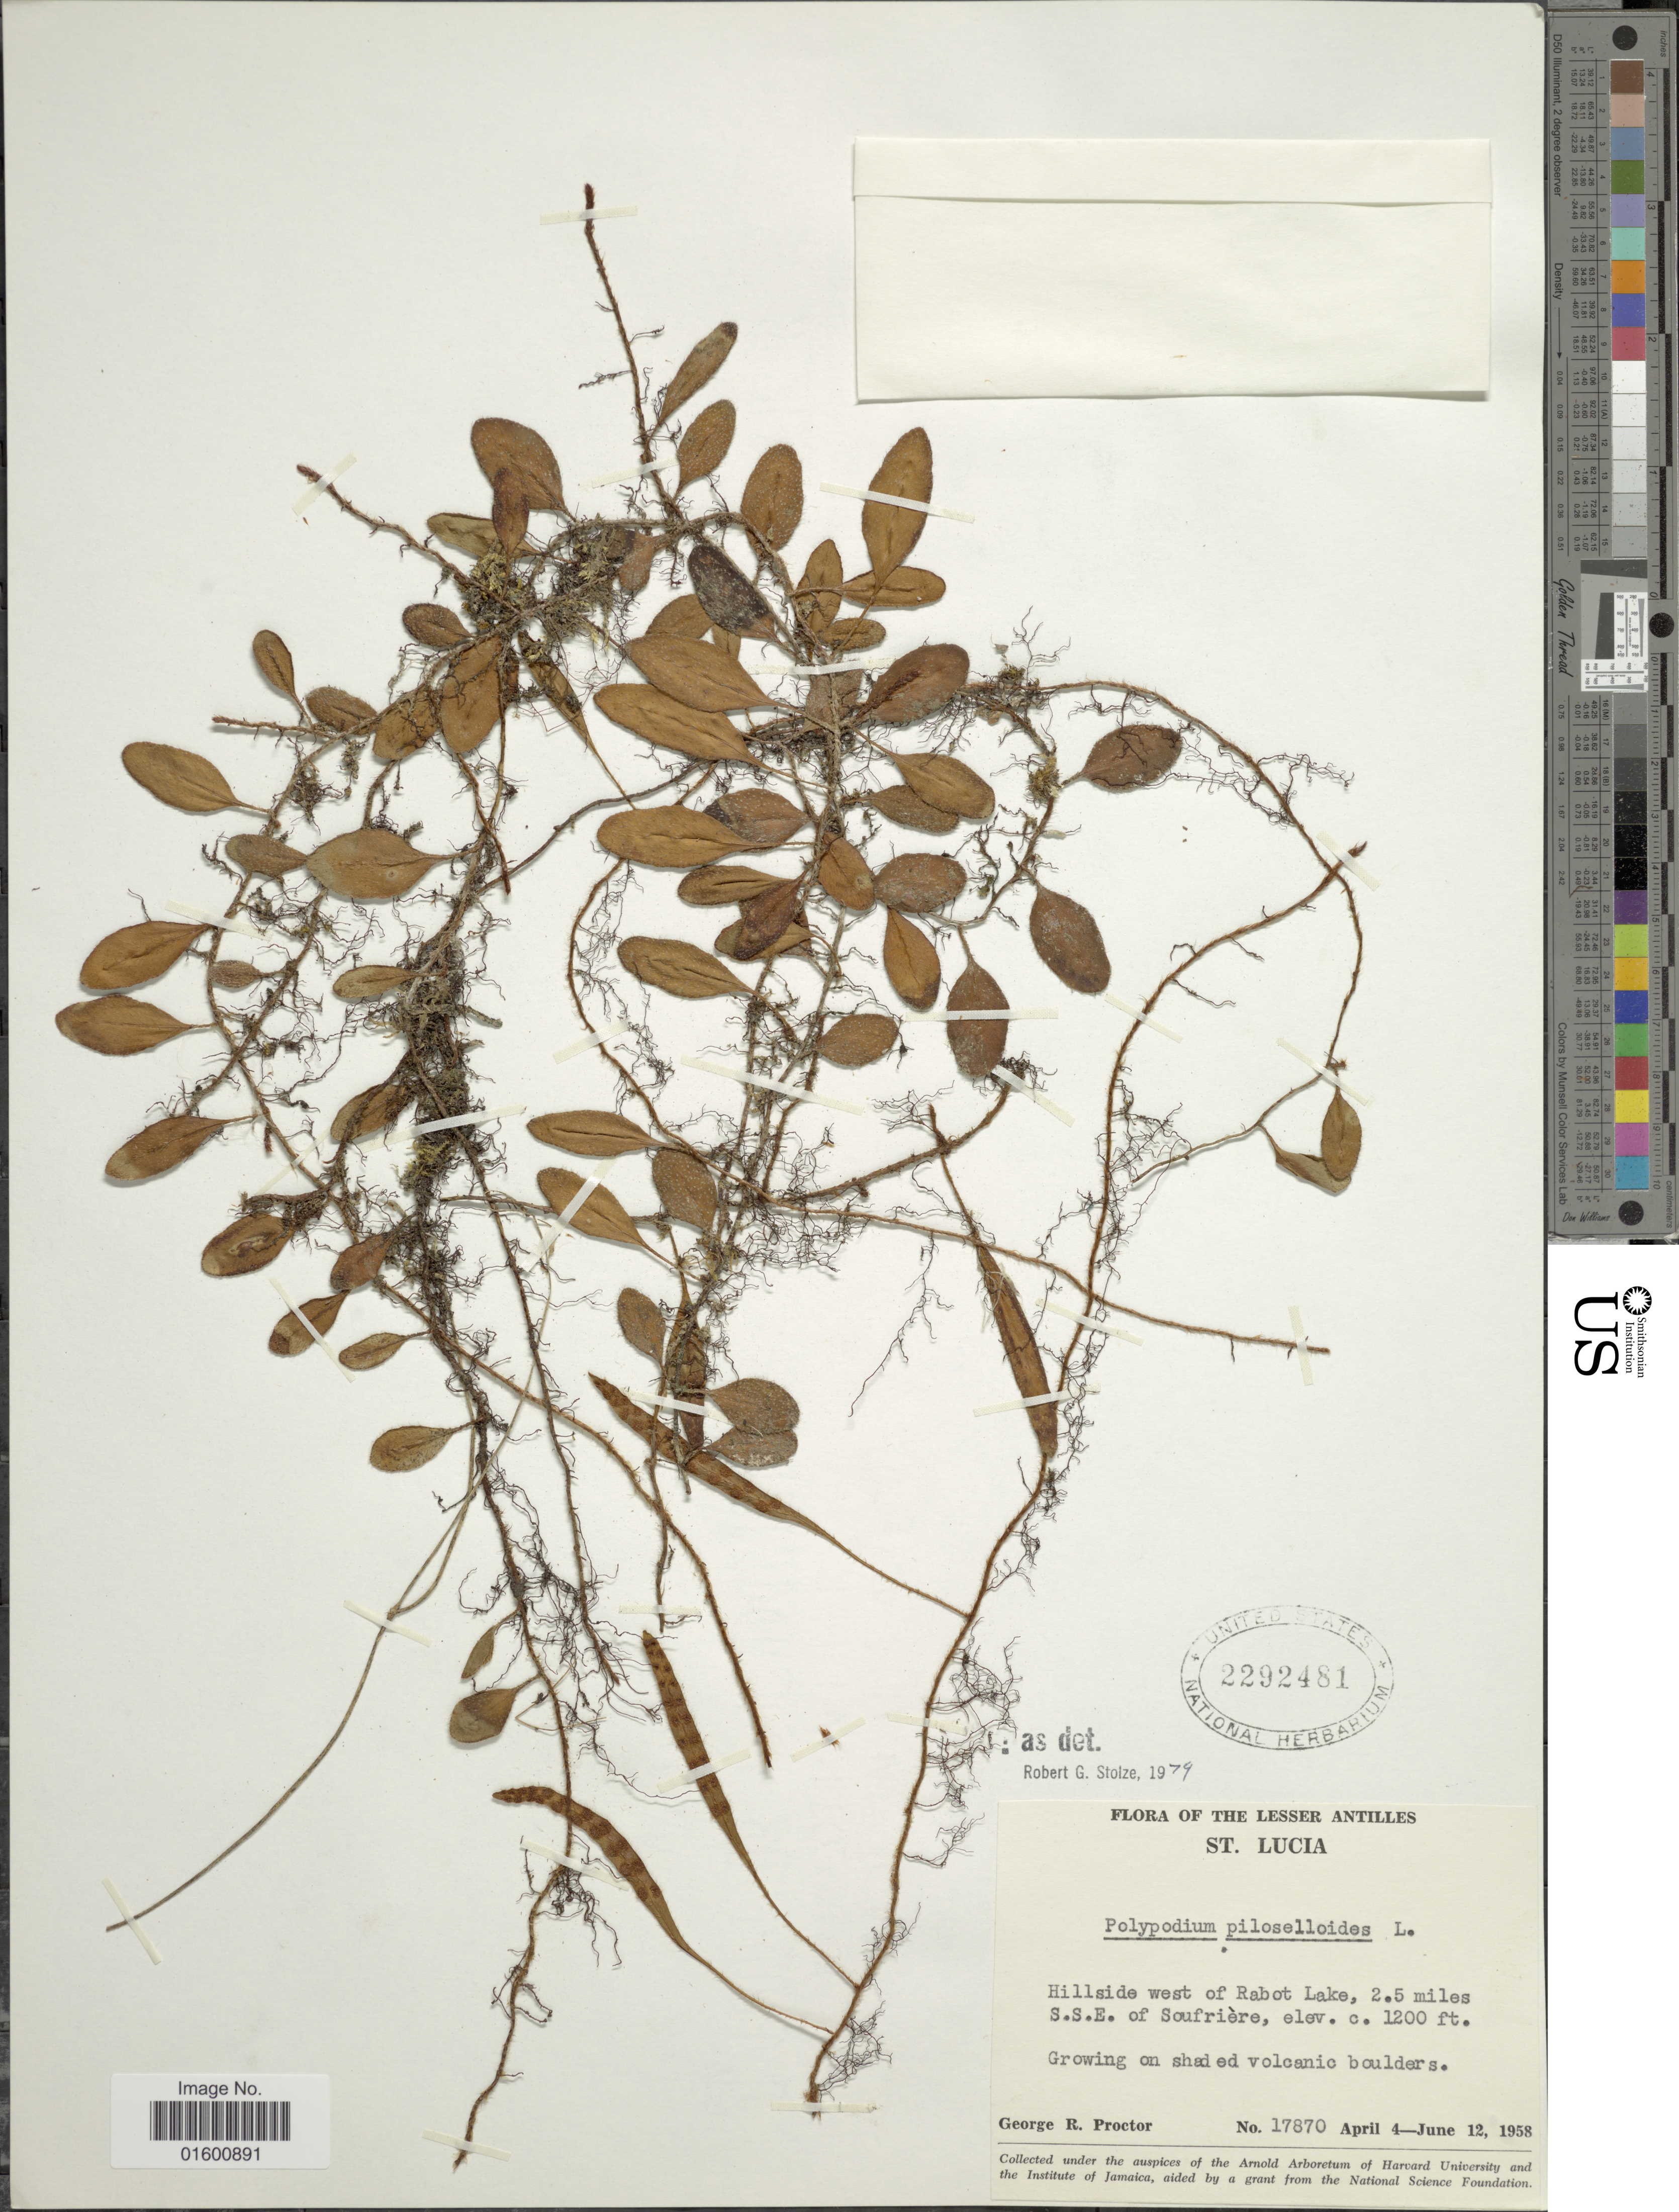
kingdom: Plantae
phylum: Tracheophyta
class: Polypodiopsida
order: Polypodiales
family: Polypodiaceae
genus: Microgramma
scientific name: Microgramma piloselloides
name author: (L.) Copel.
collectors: G. Proctor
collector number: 17870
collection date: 1958-04-04/1958-06-12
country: St. Lucia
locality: Hillside west of Rabot Lake, 2.5 miles S.S.E. of Soufriere, growing on shaded volcanic boulders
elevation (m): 366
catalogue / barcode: US 2292481